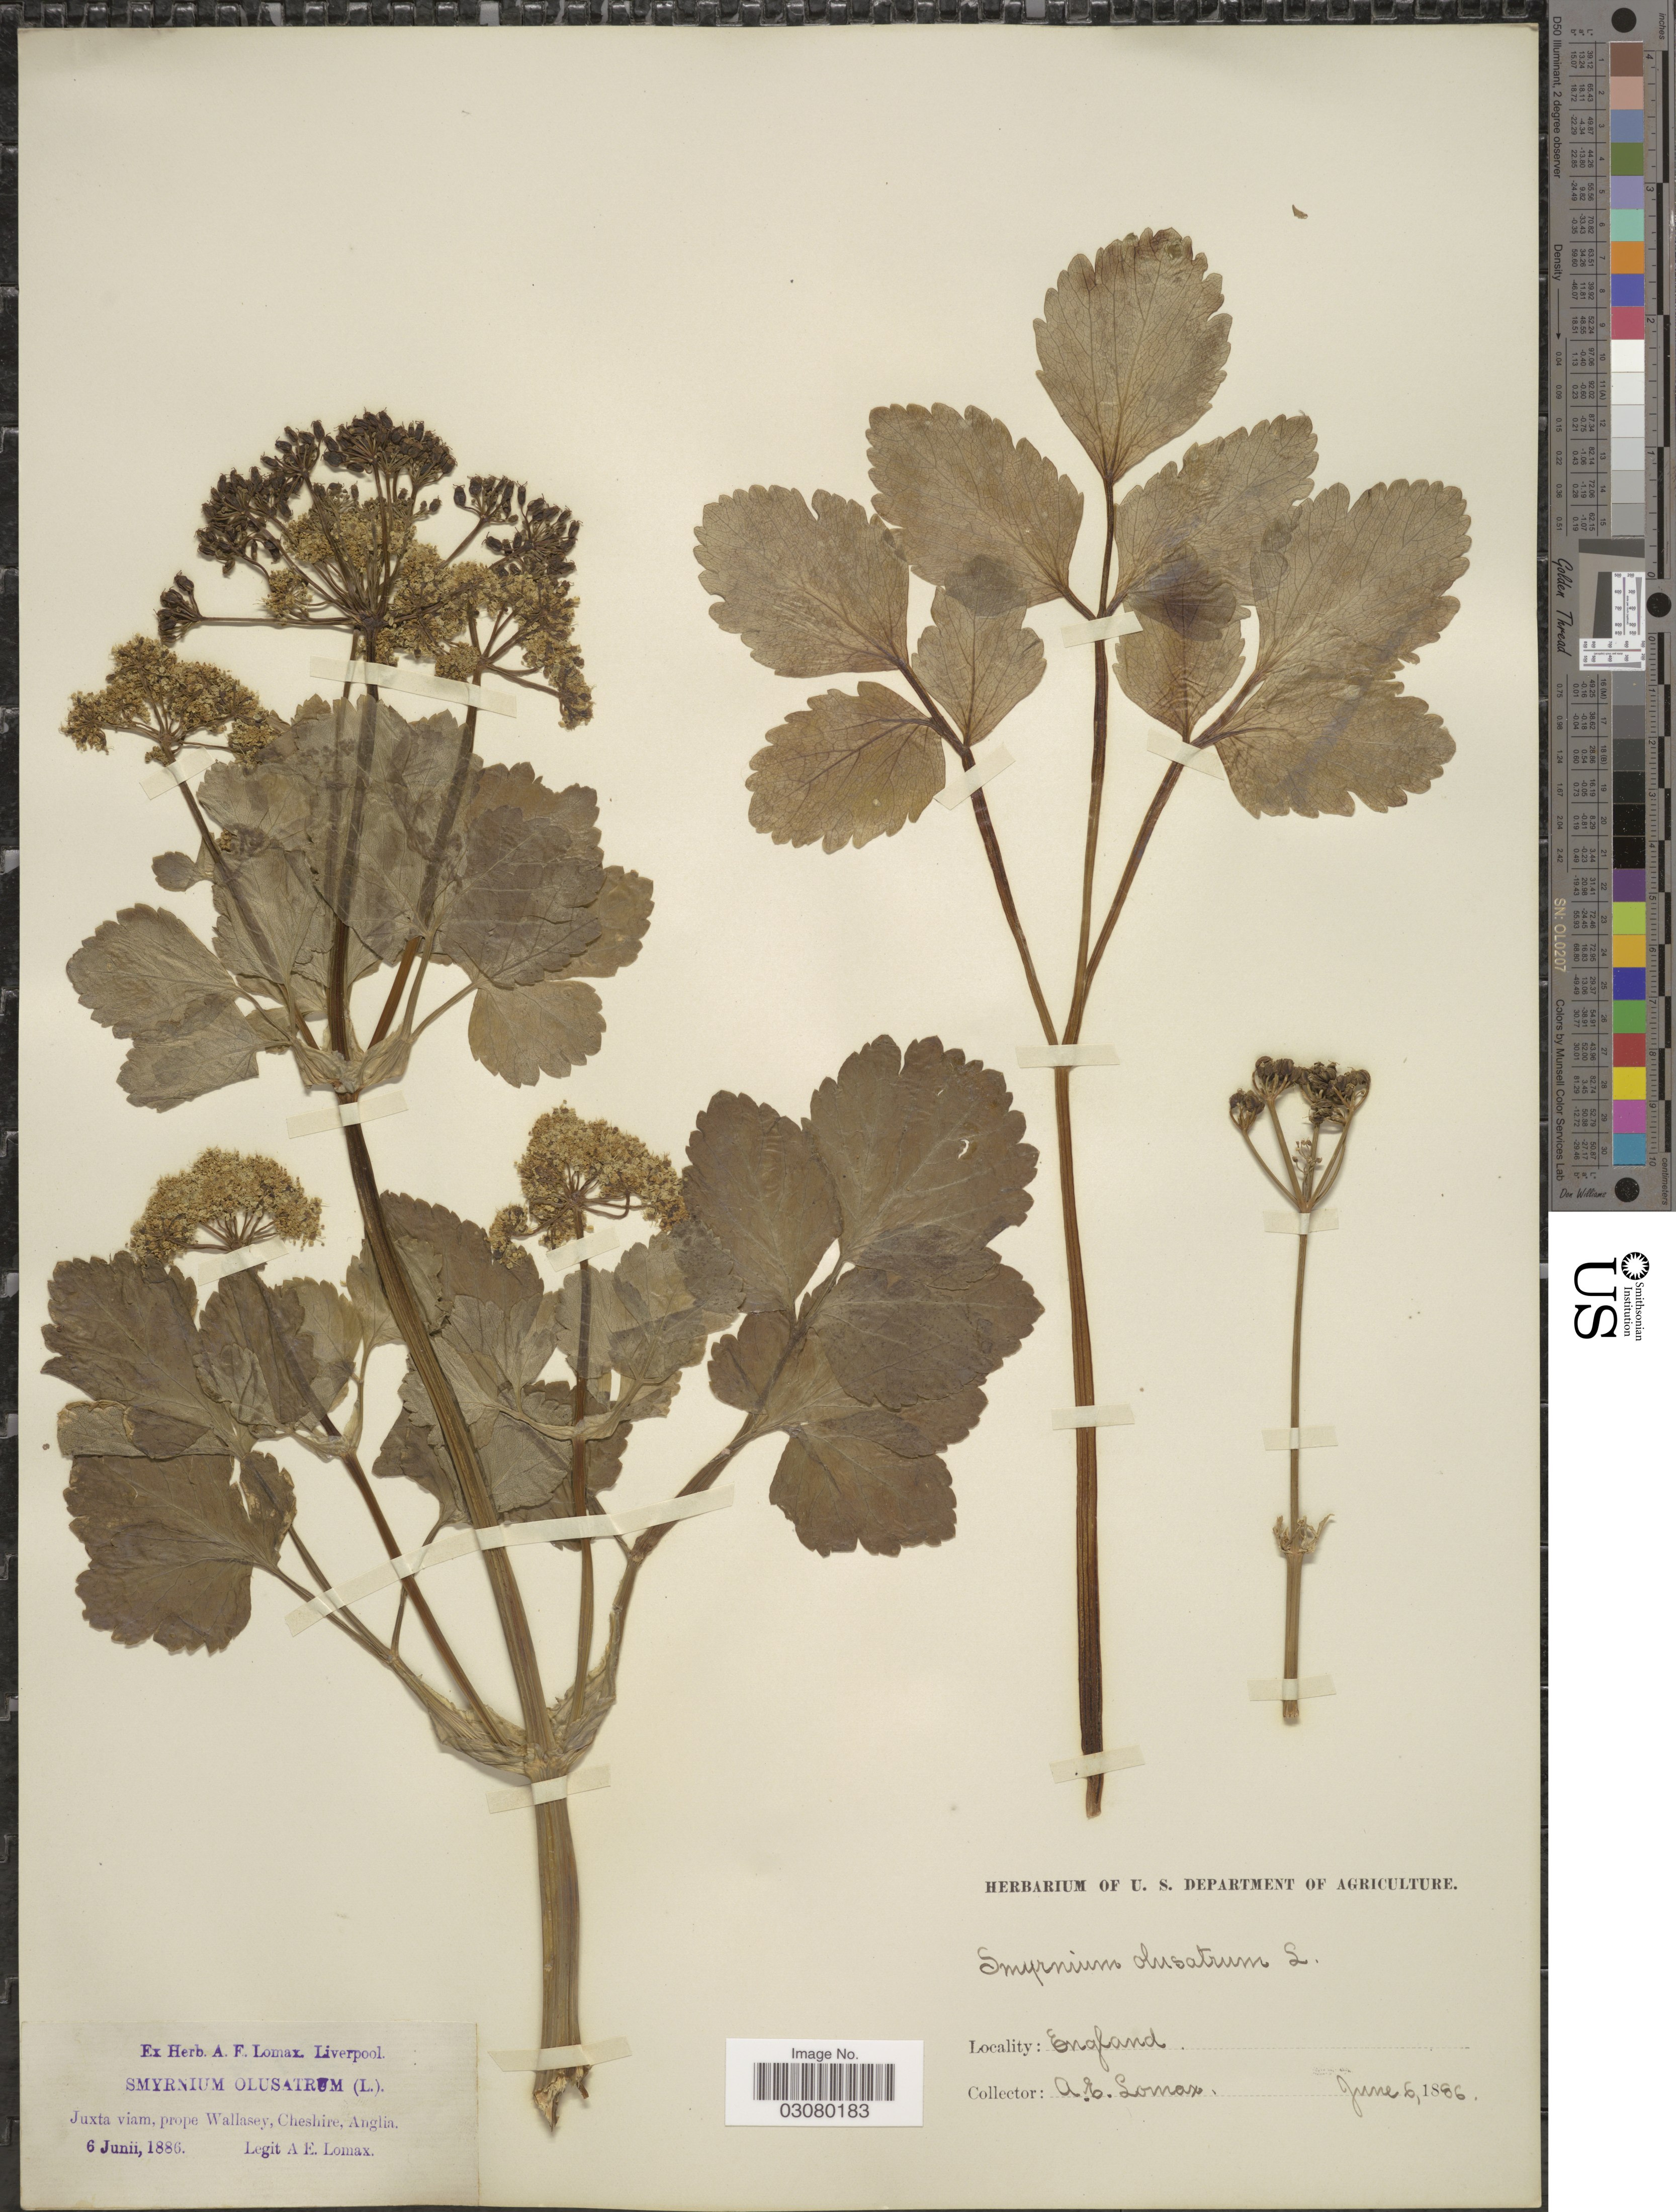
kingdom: Plantae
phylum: Tracheophyta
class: Magnoliopsida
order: Apiales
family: Apiaceae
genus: Smyrnium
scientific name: Smyrnium olusatrum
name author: L.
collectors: A. Lomax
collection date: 1886-06-06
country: United Kingdom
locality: Juxta viam, prope Wallasey, Cheshire, Anglia.